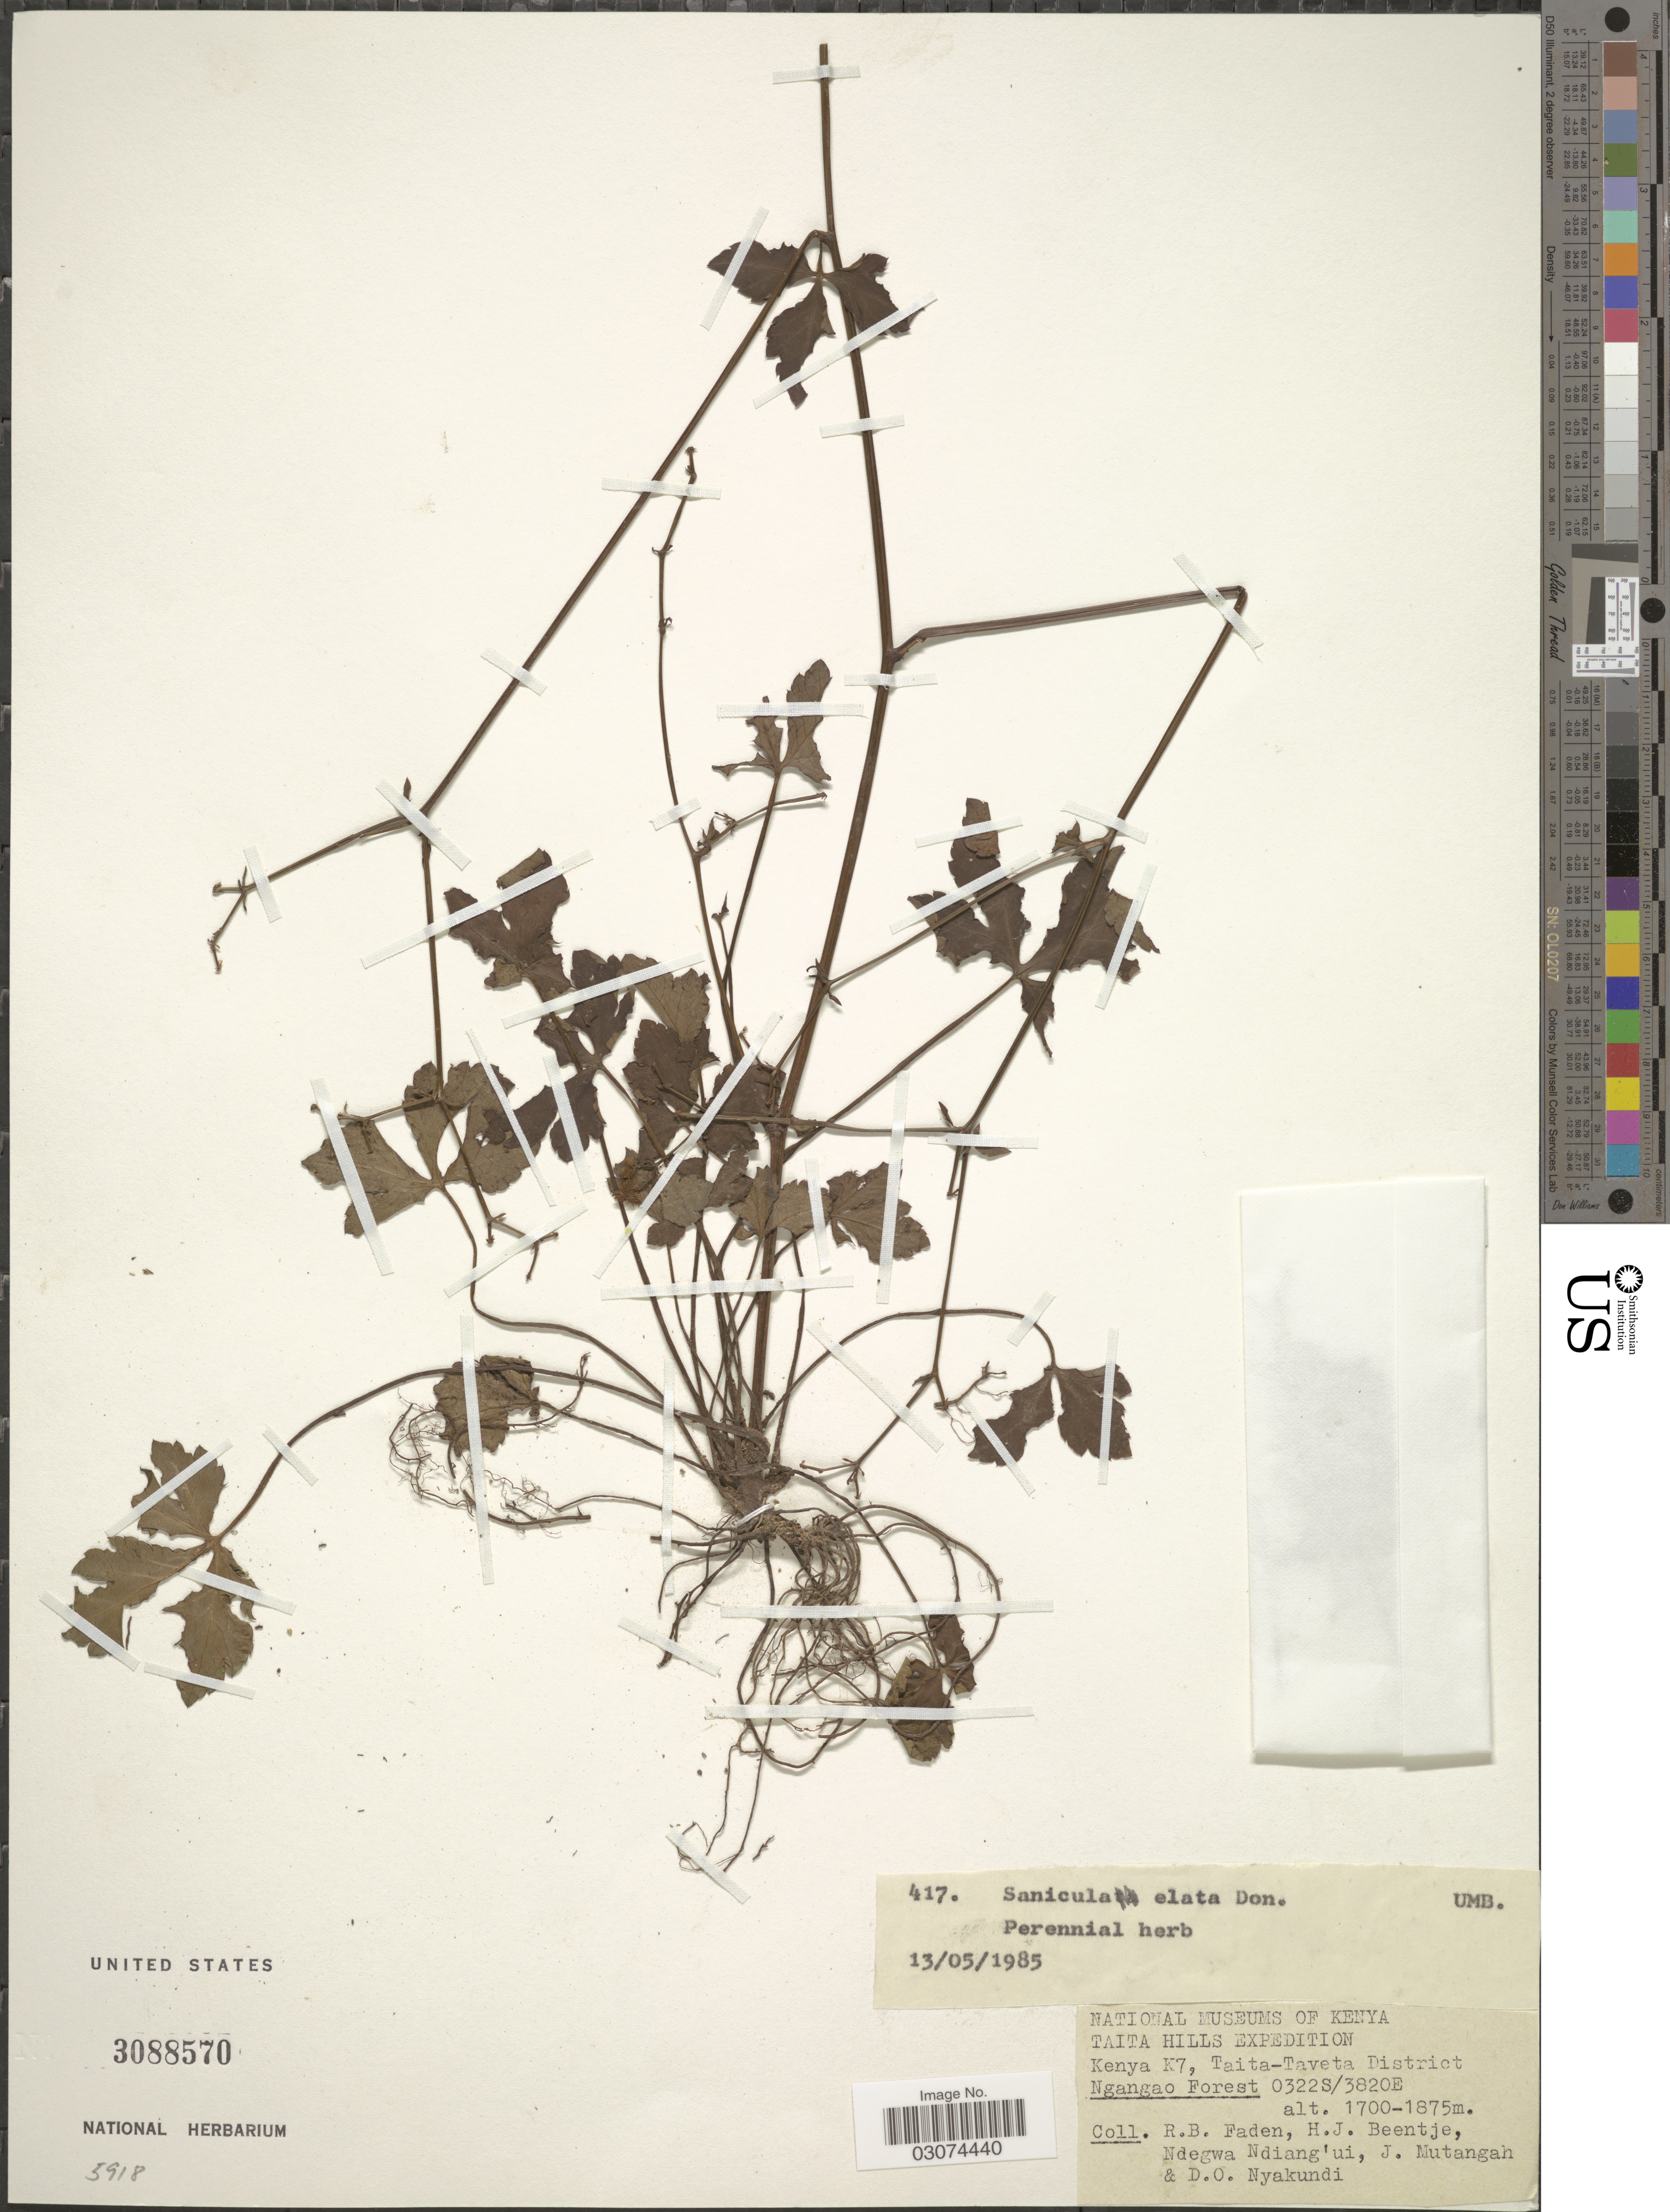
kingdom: Plantae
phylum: Tracheophyta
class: Magnoliopsida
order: Apiales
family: Apiaceae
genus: Sanicula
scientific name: Sanicula elata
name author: Buch.-Ham. ex D. Don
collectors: R. B. Faden, H. J. Beentje, Ndegwa Ndiang'ui, J. Mutangah & D. Nyakundi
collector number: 417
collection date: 1985-05-13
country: Kenya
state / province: Taita Taveta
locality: Taita Hills. K7, Ngangao Forest.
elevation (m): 1700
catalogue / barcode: US 3088570